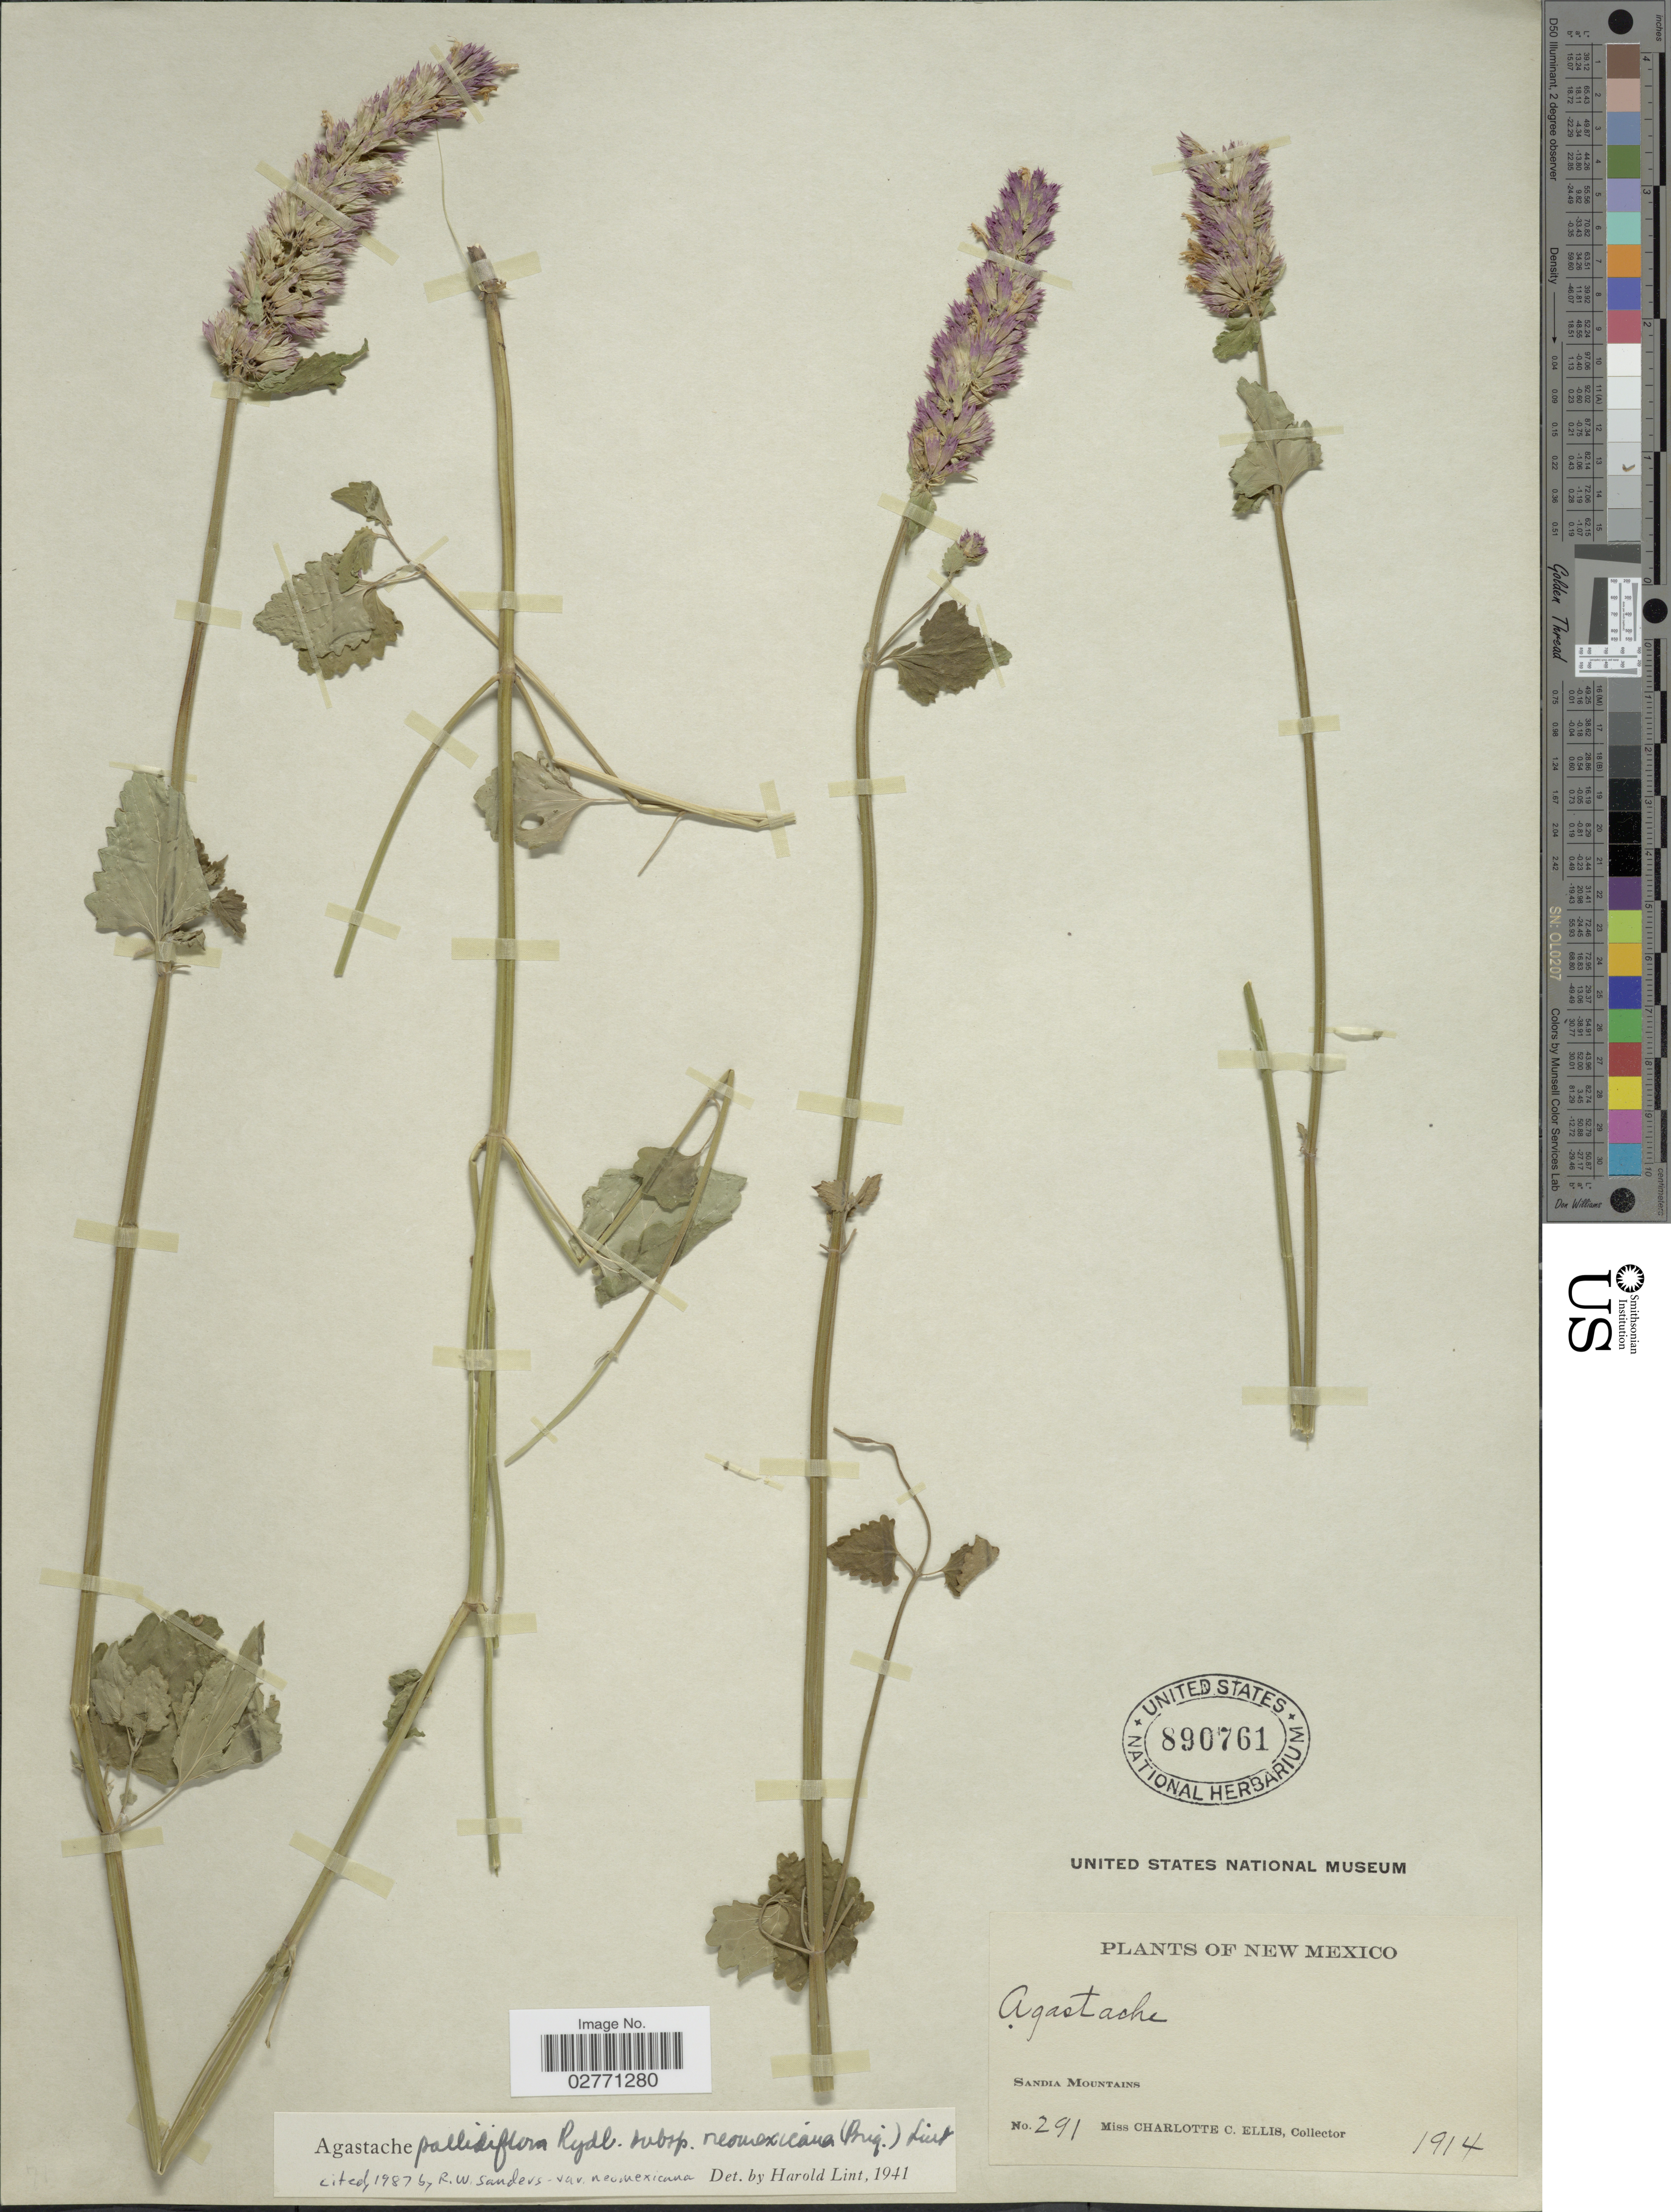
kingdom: Plantae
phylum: Tracheophyta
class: Magnoliopsida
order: Lamiales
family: Lamiaceae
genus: Agastache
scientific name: Agastache pallidiflora subsp. neomexicana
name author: (Briq.) Lint & Epling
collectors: C. C. Ellis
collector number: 291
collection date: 1914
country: United States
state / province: New Mexico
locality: Sandia Mountains.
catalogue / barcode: US 890761